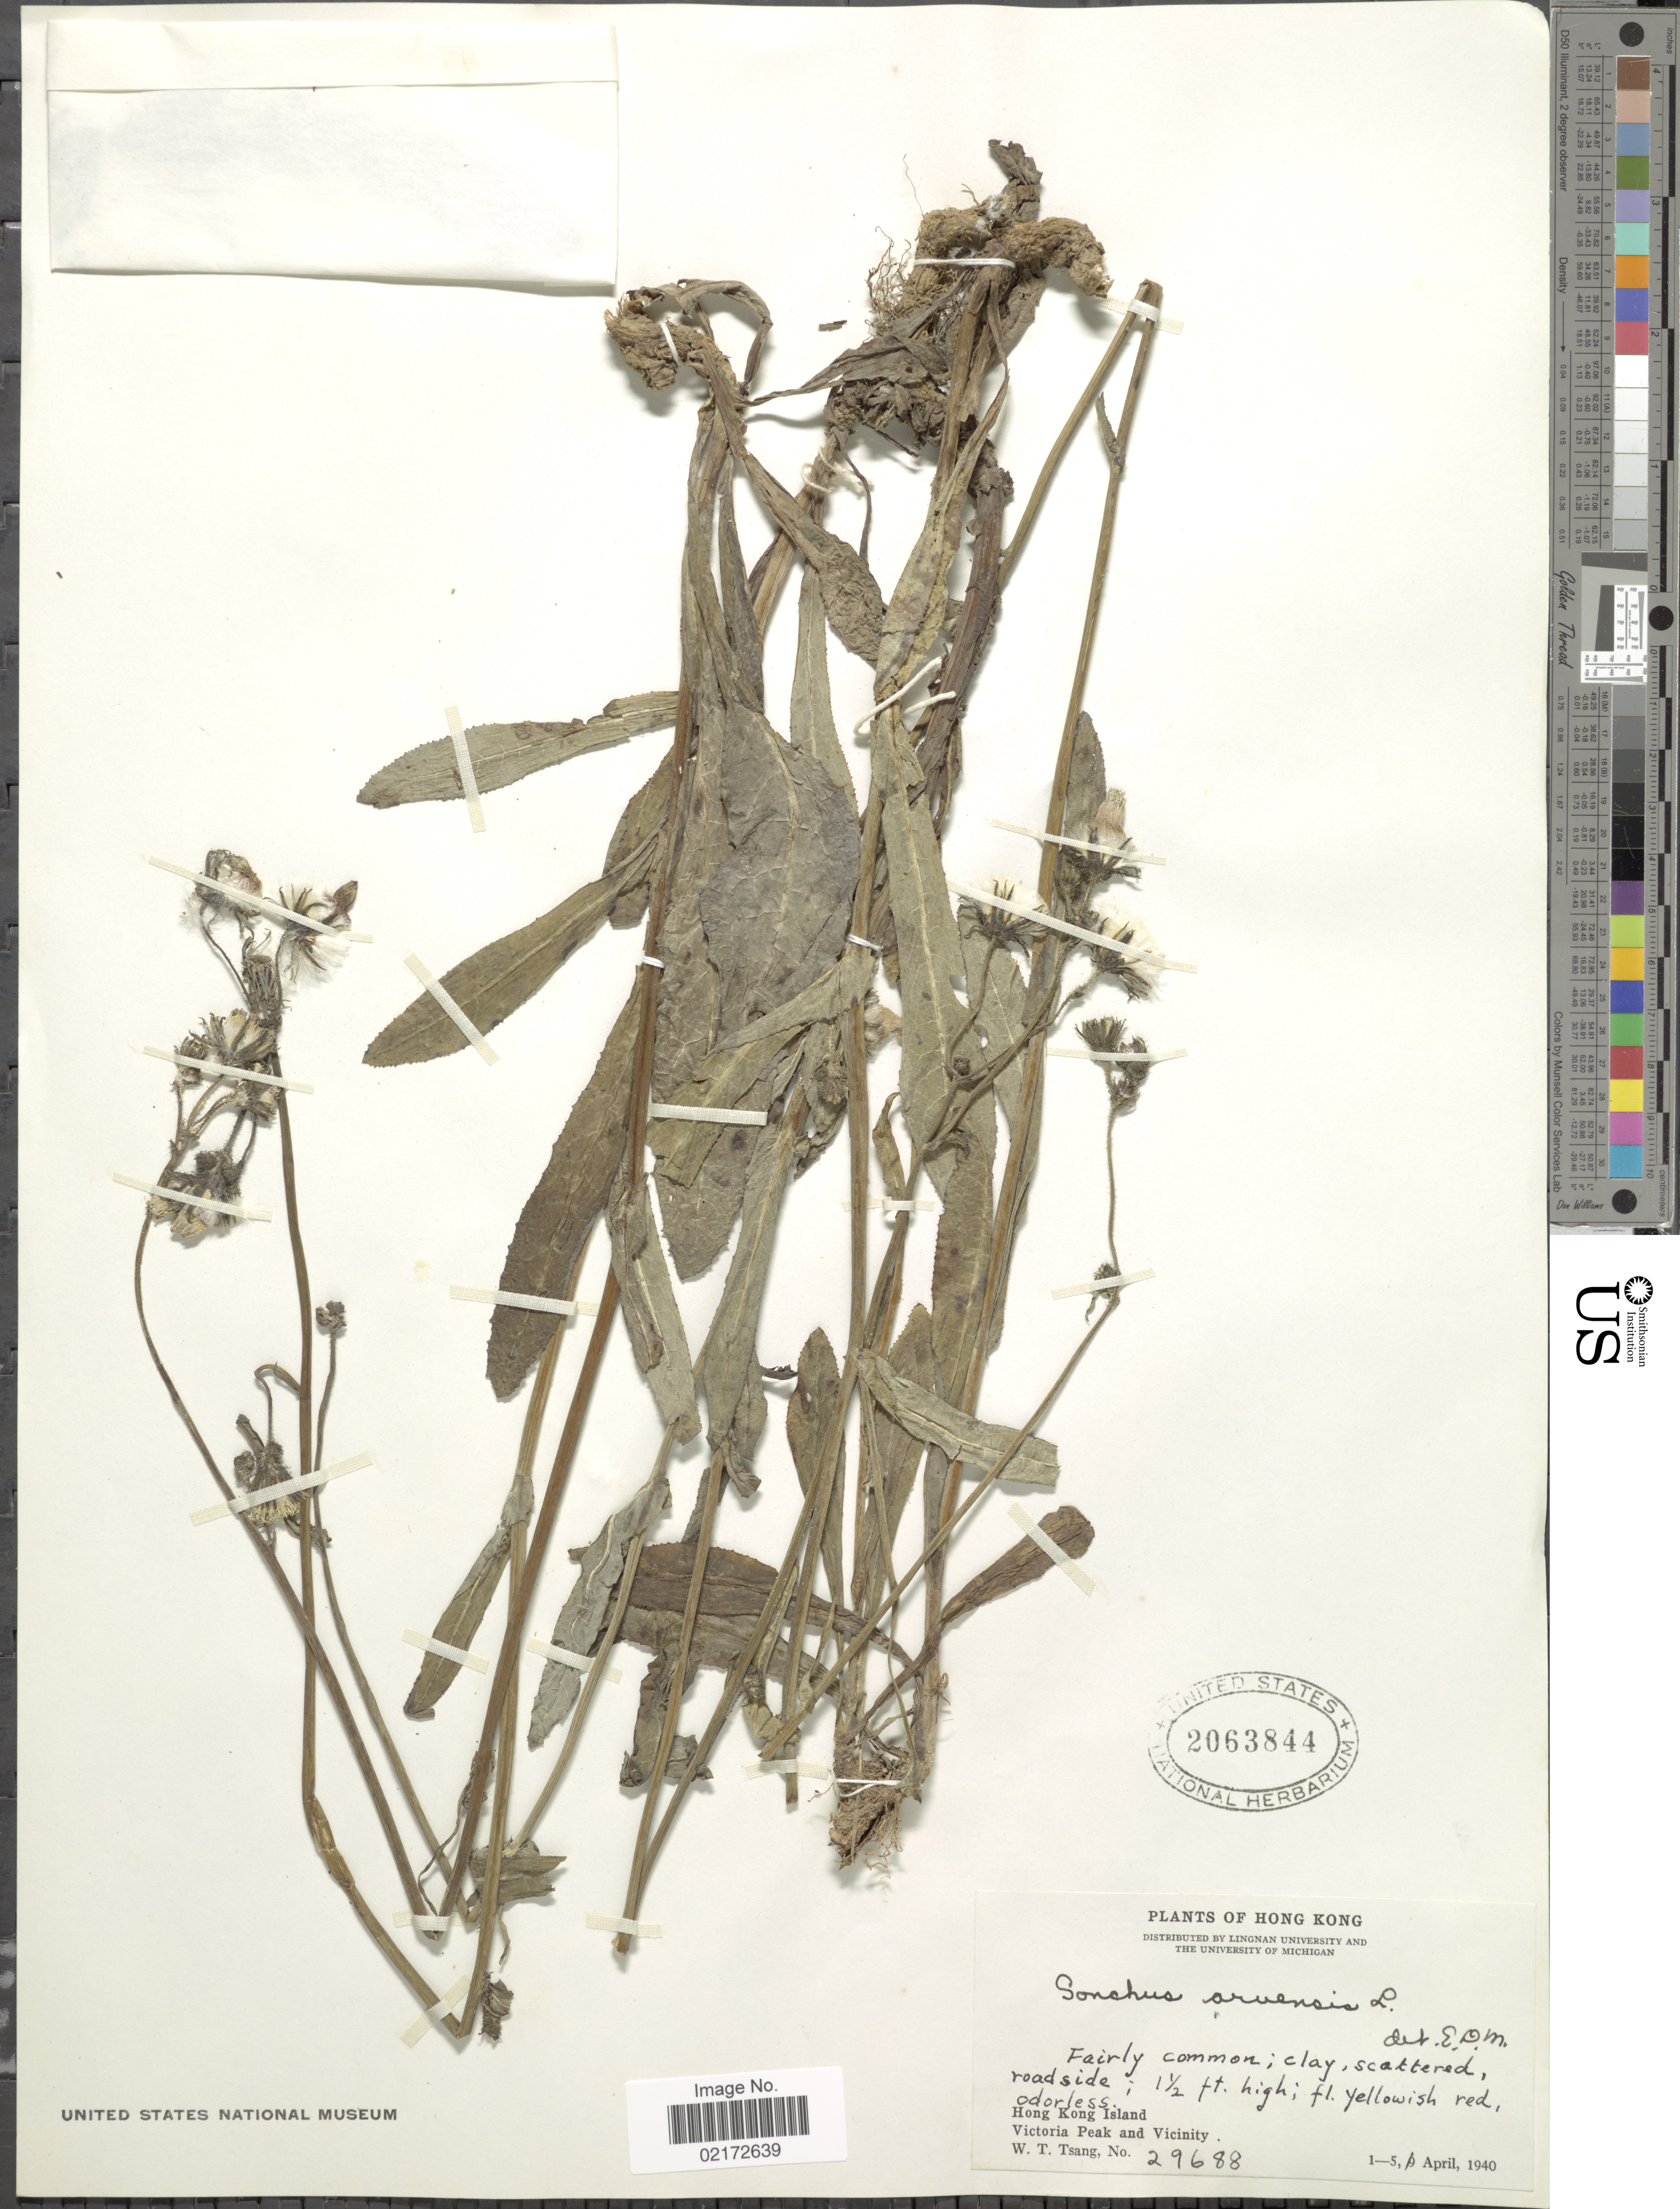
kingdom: Plantae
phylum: Tracheophyta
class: Magnoliopsida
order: Asterales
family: Asteraceae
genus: Sonchus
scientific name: Sonchus arvensis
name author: L.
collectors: W. T. Tsang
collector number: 29688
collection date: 1940-04-01/1940-04-05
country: China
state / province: Hong Kong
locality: Hong Kong Island. Victoria Peak and Vicinity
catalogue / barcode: US 2063844